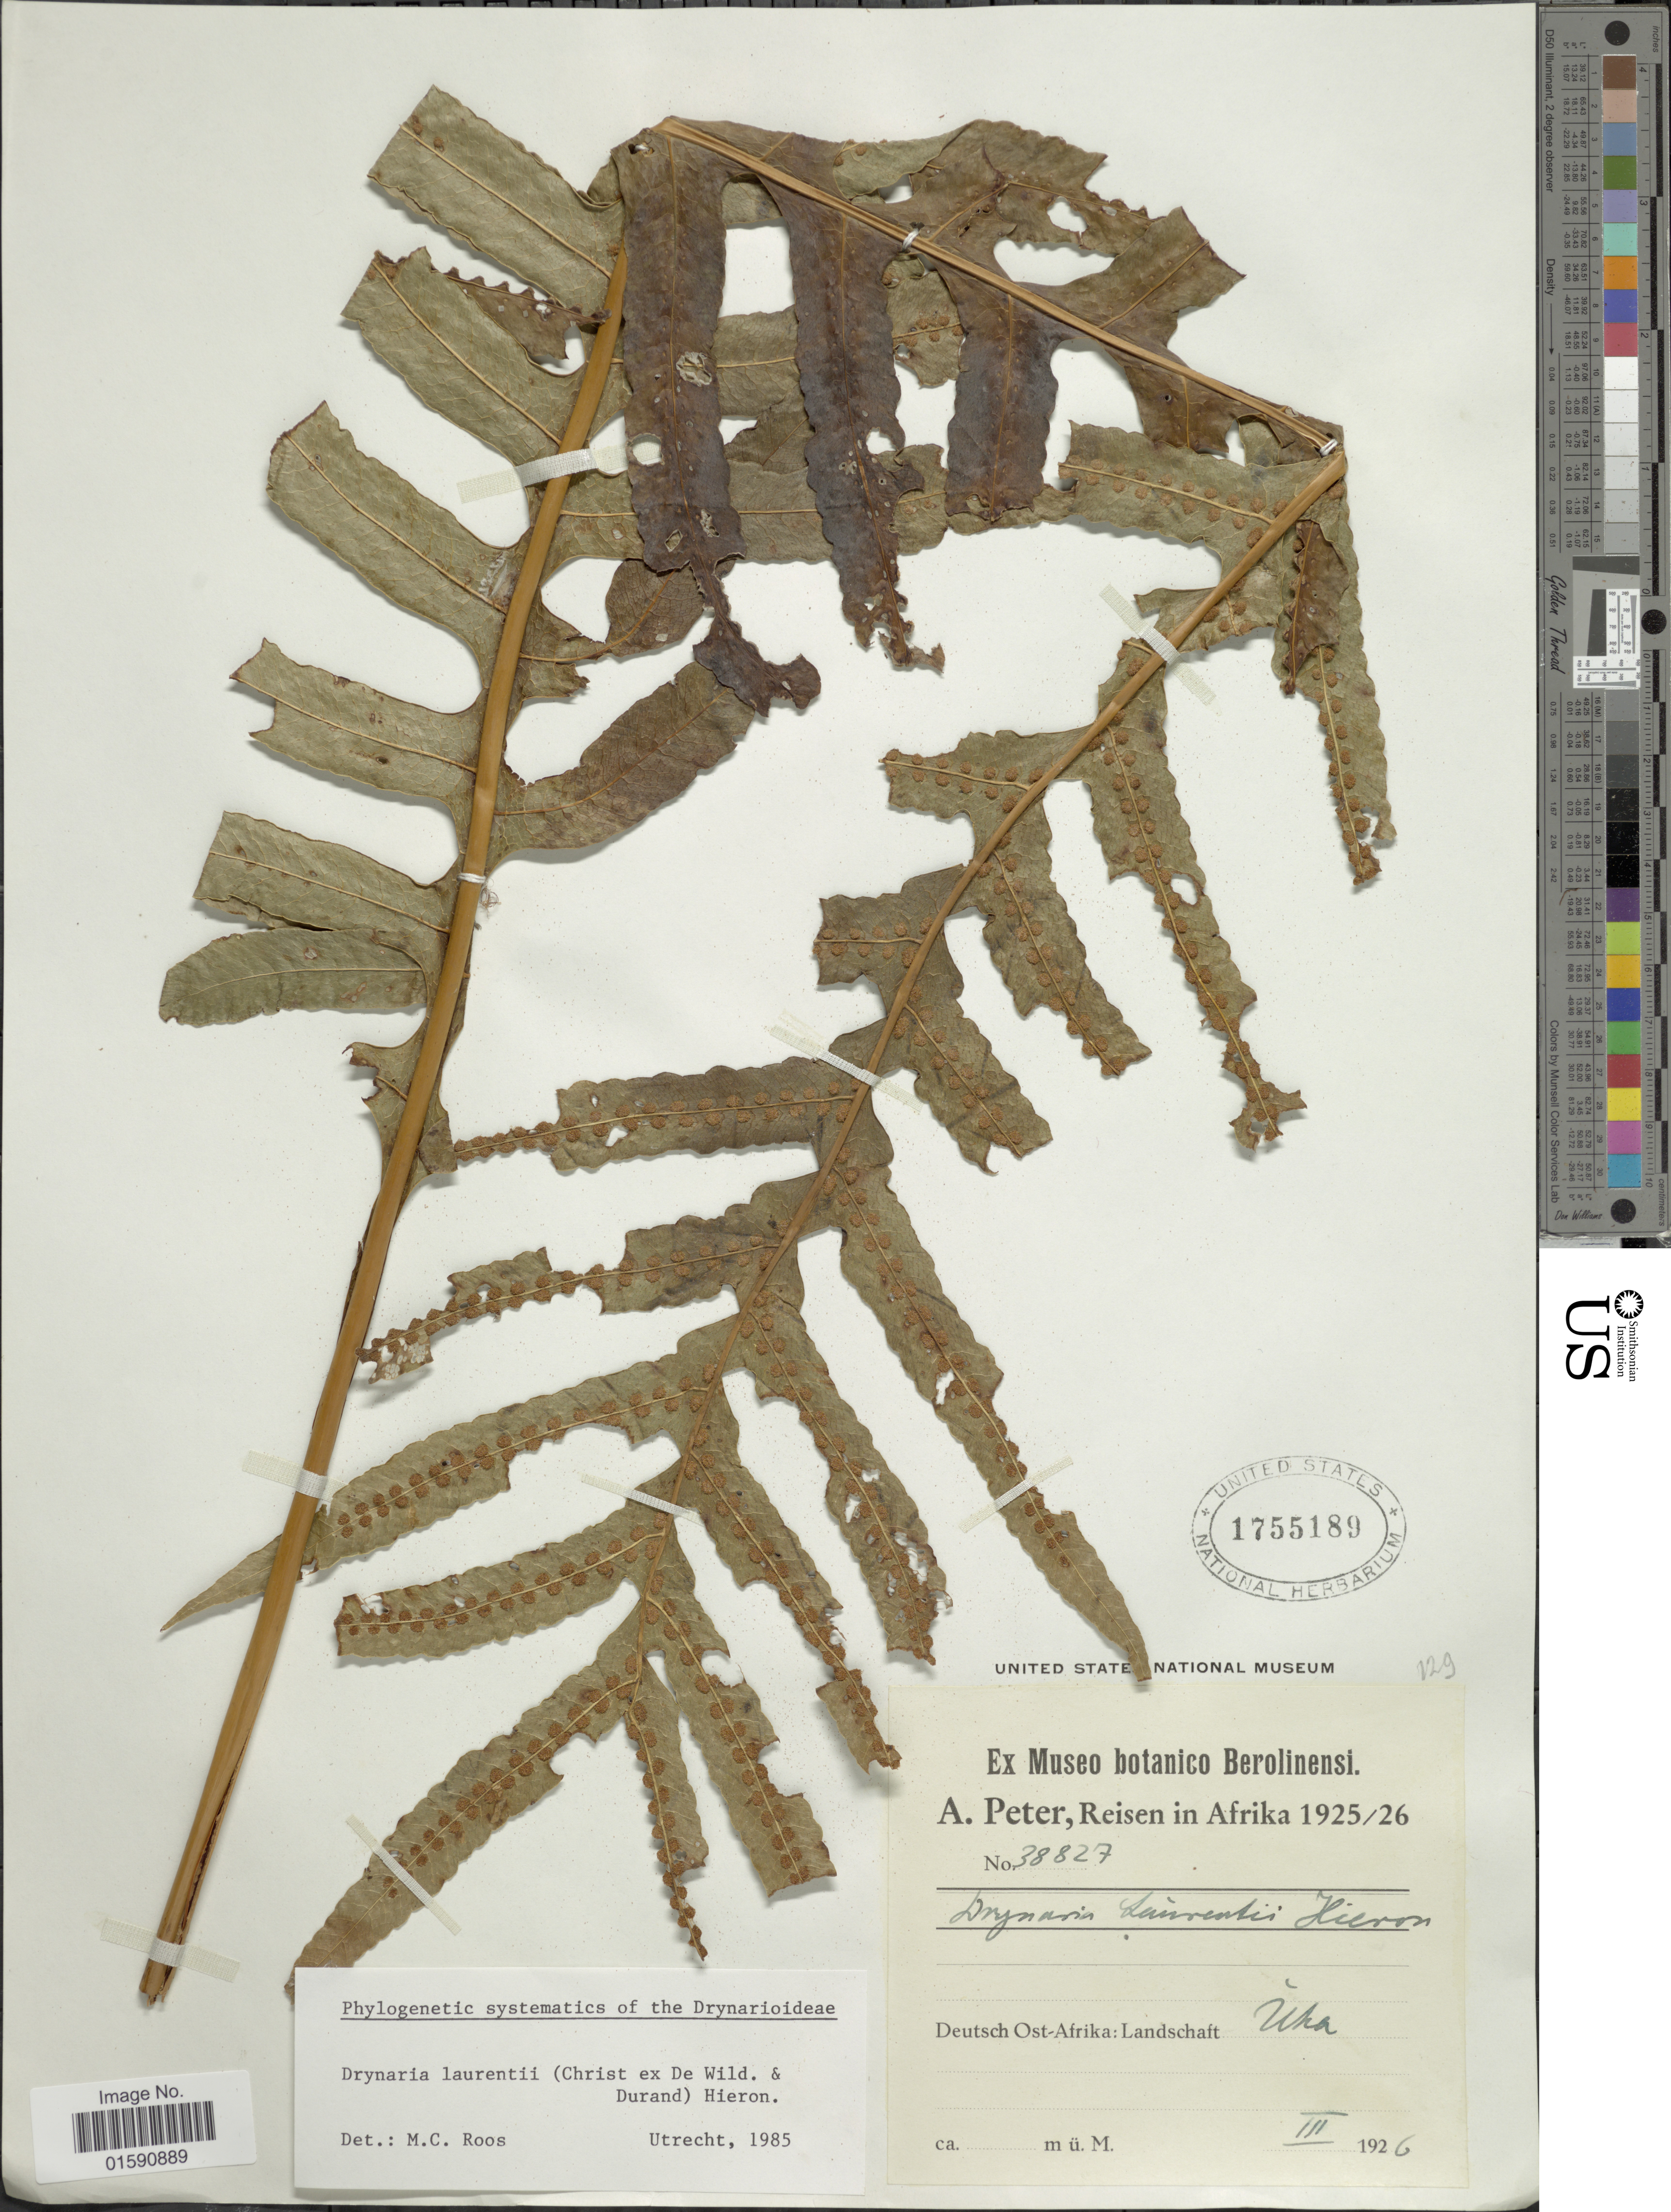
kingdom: Plantae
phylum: Tracheophyta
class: Polypodiopsida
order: Polypodiales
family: Polypodiaceae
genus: Drynaria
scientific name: Drynaria laurentii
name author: (Christ) Hieron.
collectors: A. Peter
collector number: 38827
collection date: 1926-03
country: Tanzania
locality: Deutsch Ost-Afrika: Landschaft: Uka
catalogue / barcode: US 1755189